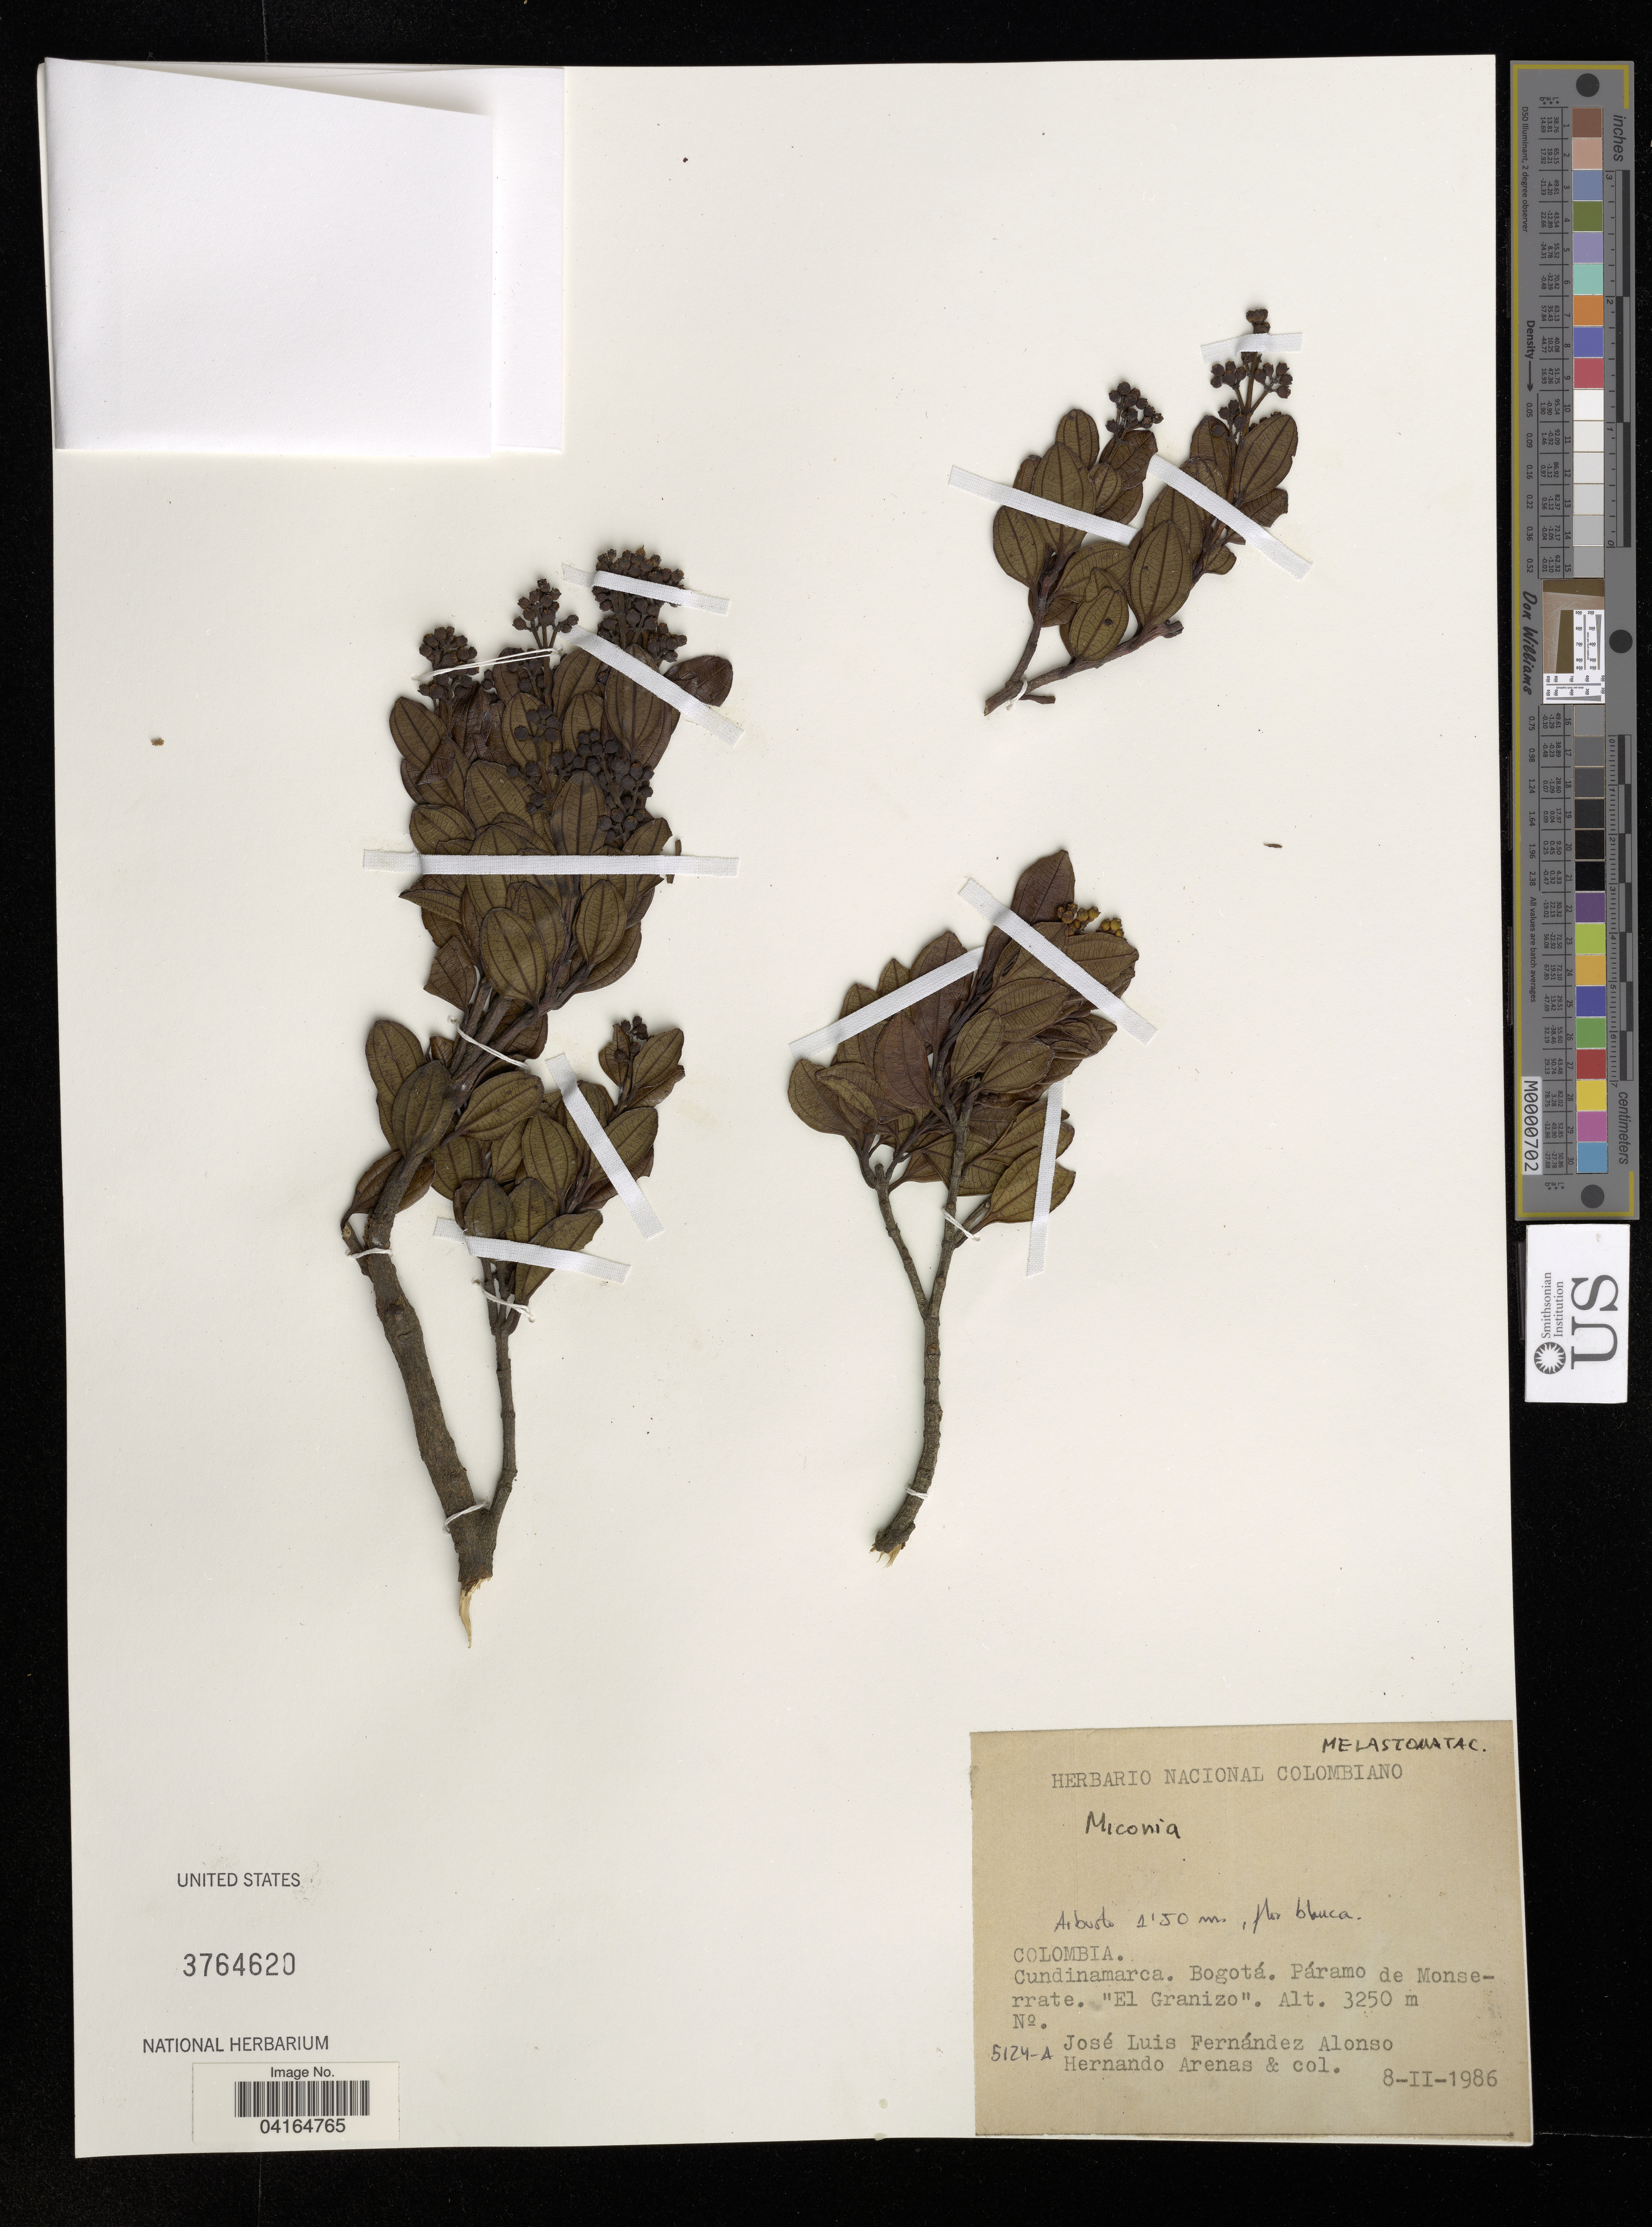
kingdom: Plantae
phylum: Tracheophyta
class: Magnoliopsida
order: Myrtales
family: Melastomataceae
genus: Miconia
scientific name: Miconia sp.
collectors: J. Fernández A. & H. Arenas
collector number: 5124-A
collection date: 1986-02-08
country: Colombia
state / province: Cundinamarca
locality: Bogotá. Páramo de Monserrate. "El Granzino".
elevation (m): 3250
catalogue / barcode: US 3764620